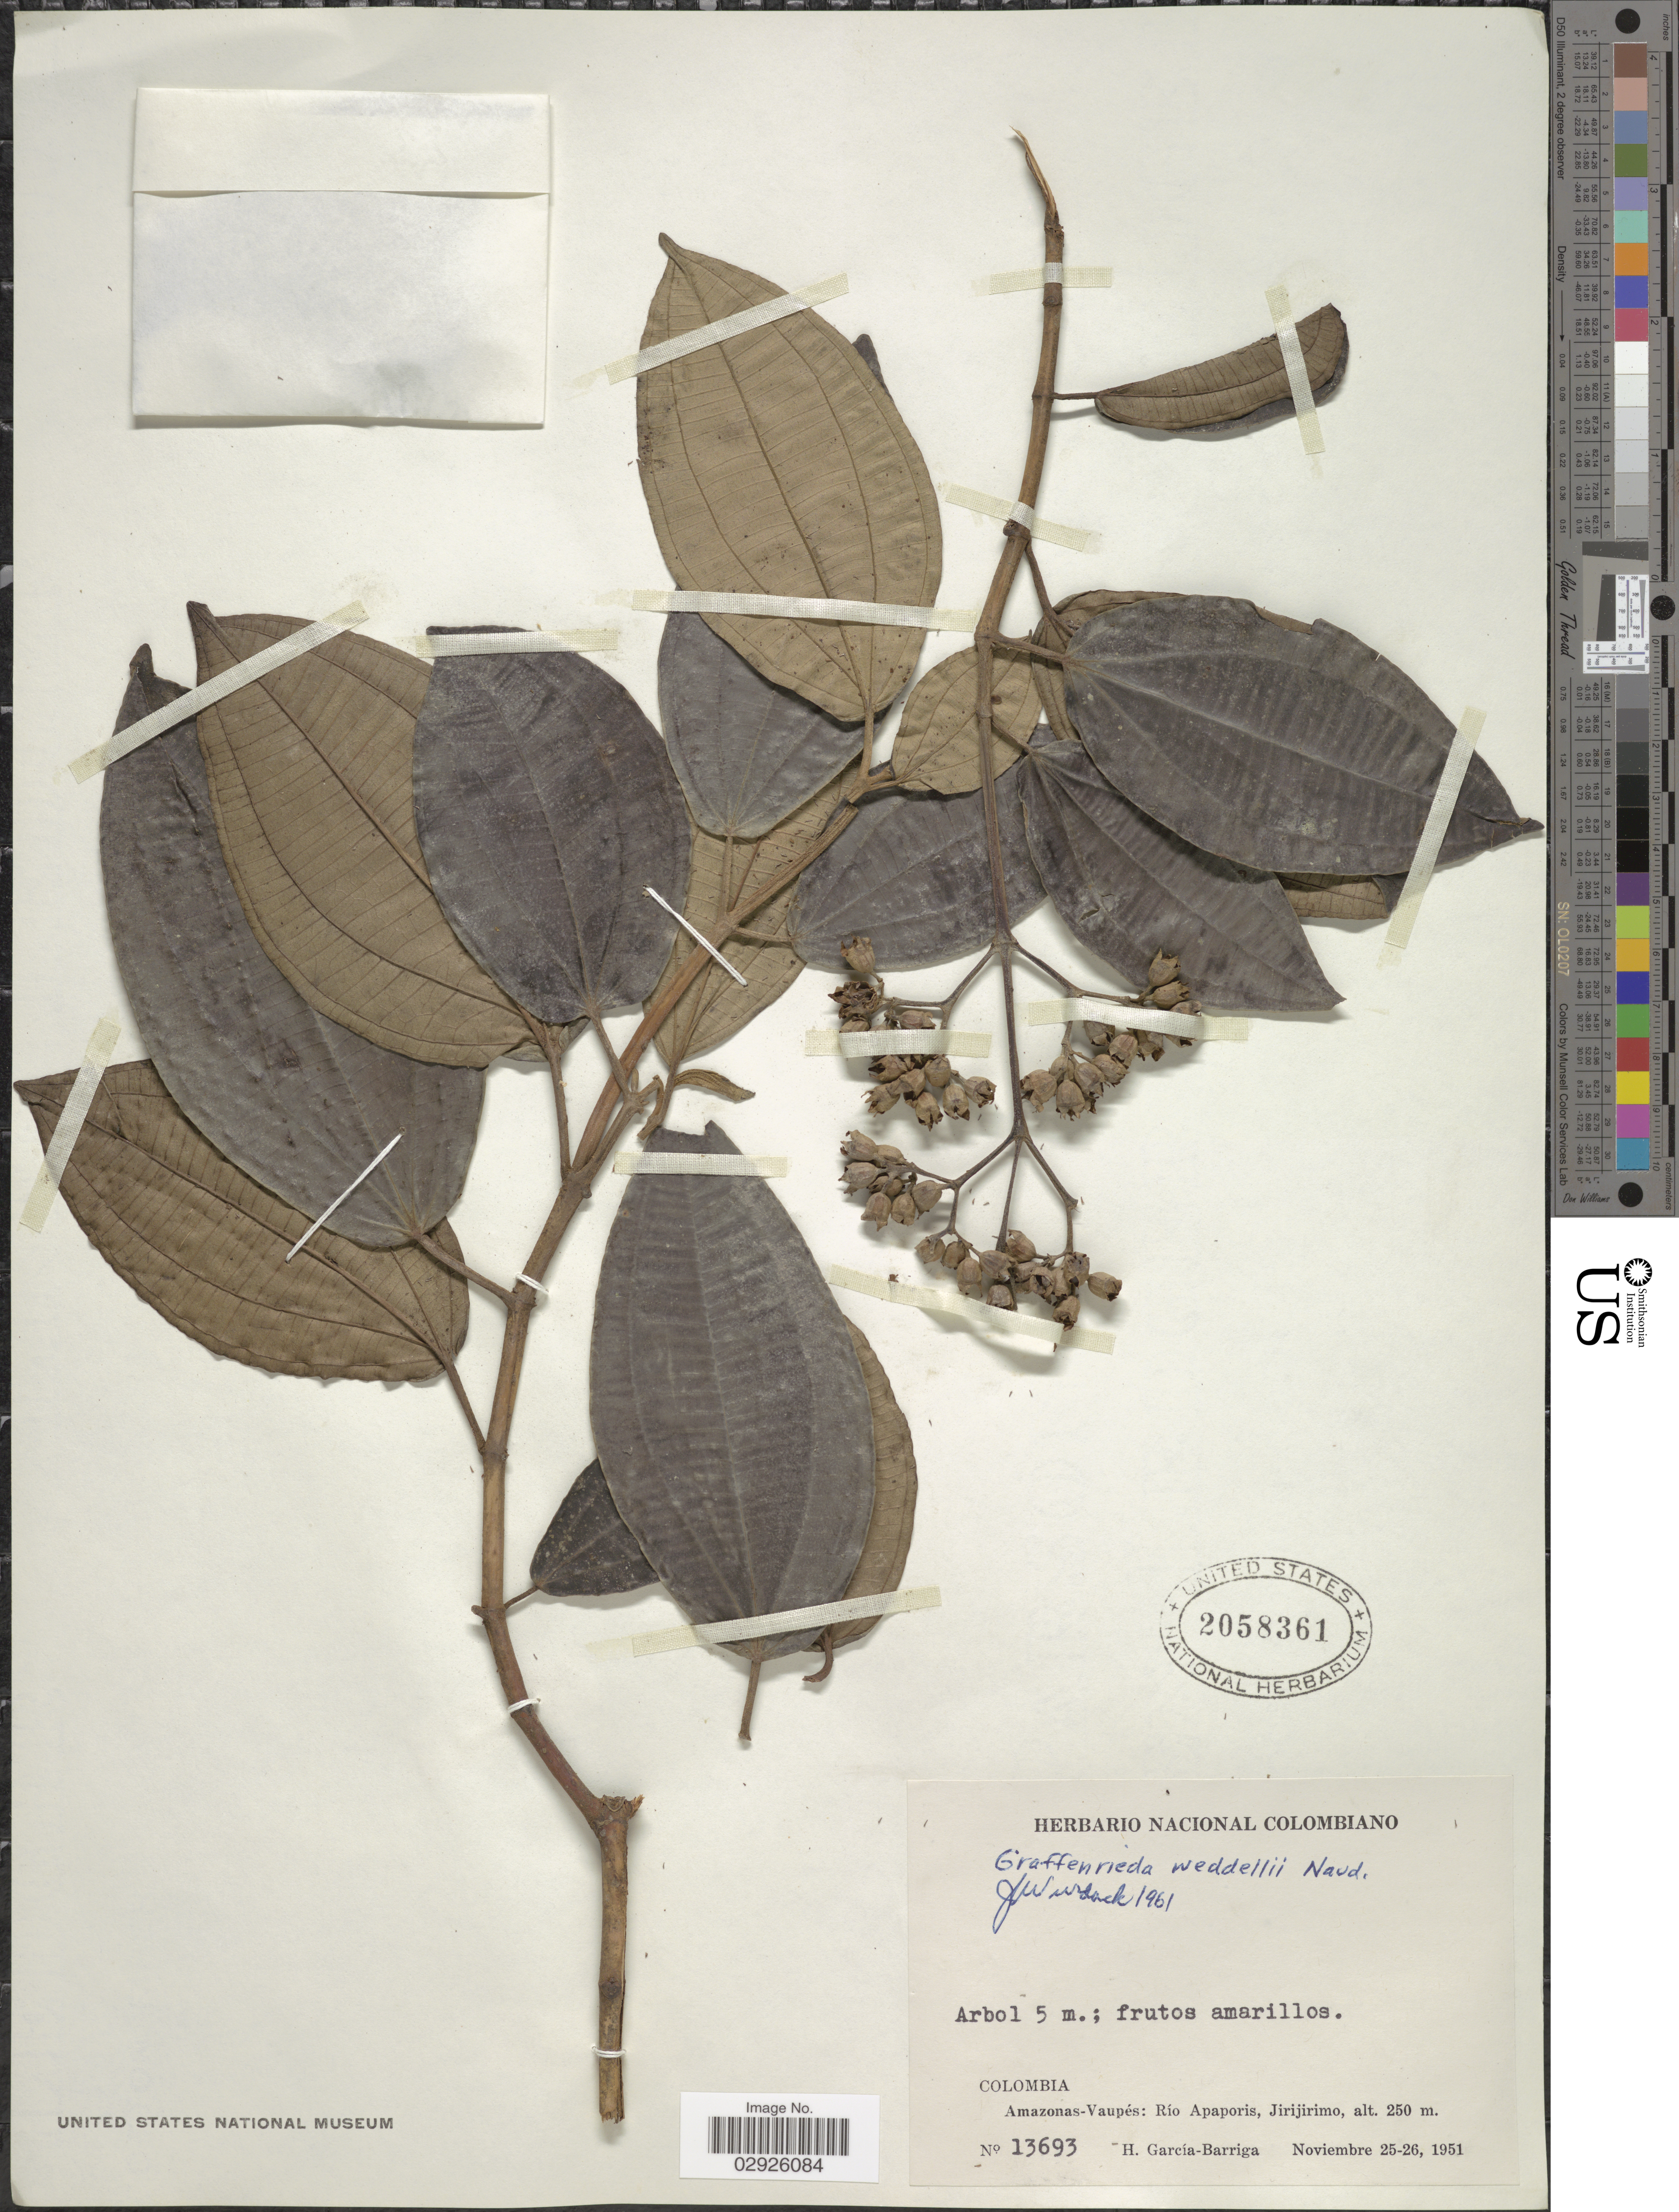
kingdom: Plantae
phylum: Tracheophyta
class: Magnoliopsida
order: Myrtales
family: Melastomataceae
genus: Graffenrieda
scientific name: Graffenrieda weddellii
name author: Naudin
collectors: H. García Barriga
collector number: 13693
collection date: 1951-11-25/1951-11-26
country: Colombia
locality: Amazonas-Vaupés: Río Apaporis, Jirijirimo.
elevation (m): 250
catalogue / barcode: US 2058361